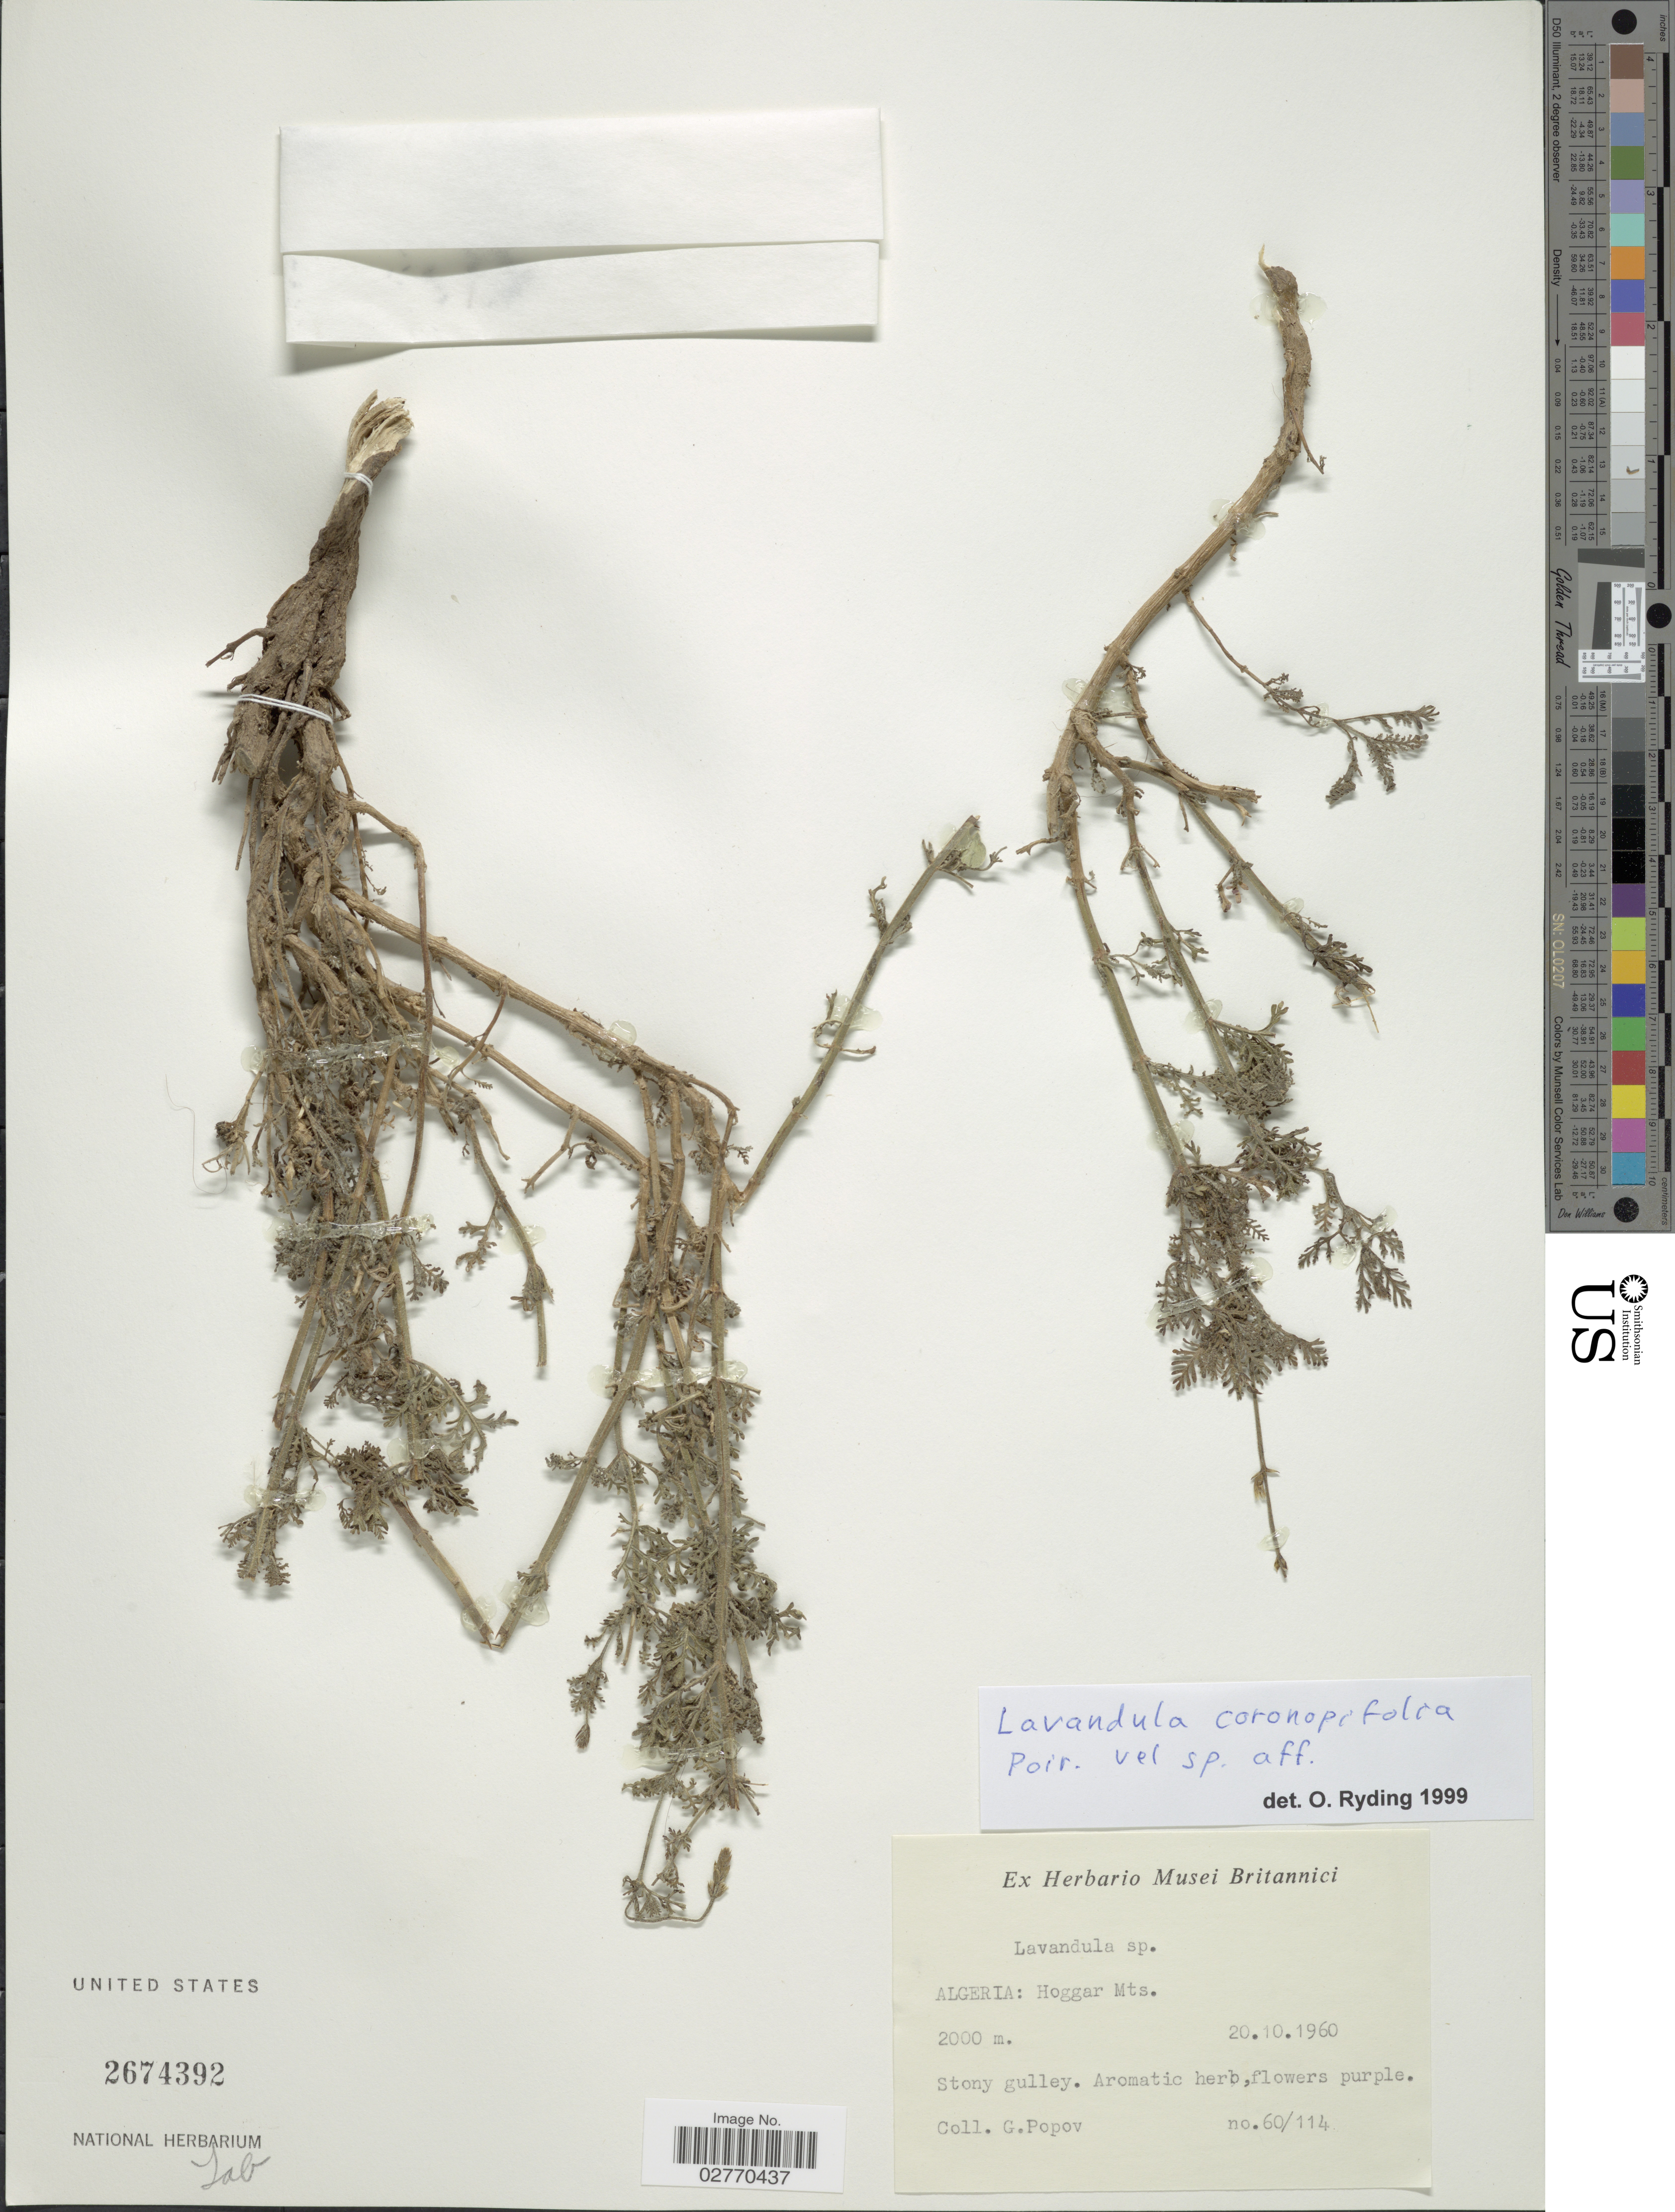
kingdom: Plantae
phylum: Tracheophyta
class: Magnoliopsida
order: Lamiales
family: Lamiaceae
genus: Lavandula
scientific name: Lavandula coronopifolia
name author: Poir.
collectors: G. Popov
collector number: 60/114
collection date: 1960-10-20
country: Algeria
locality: Hoggar Mts.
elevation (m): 2000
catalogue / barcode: US 2674392